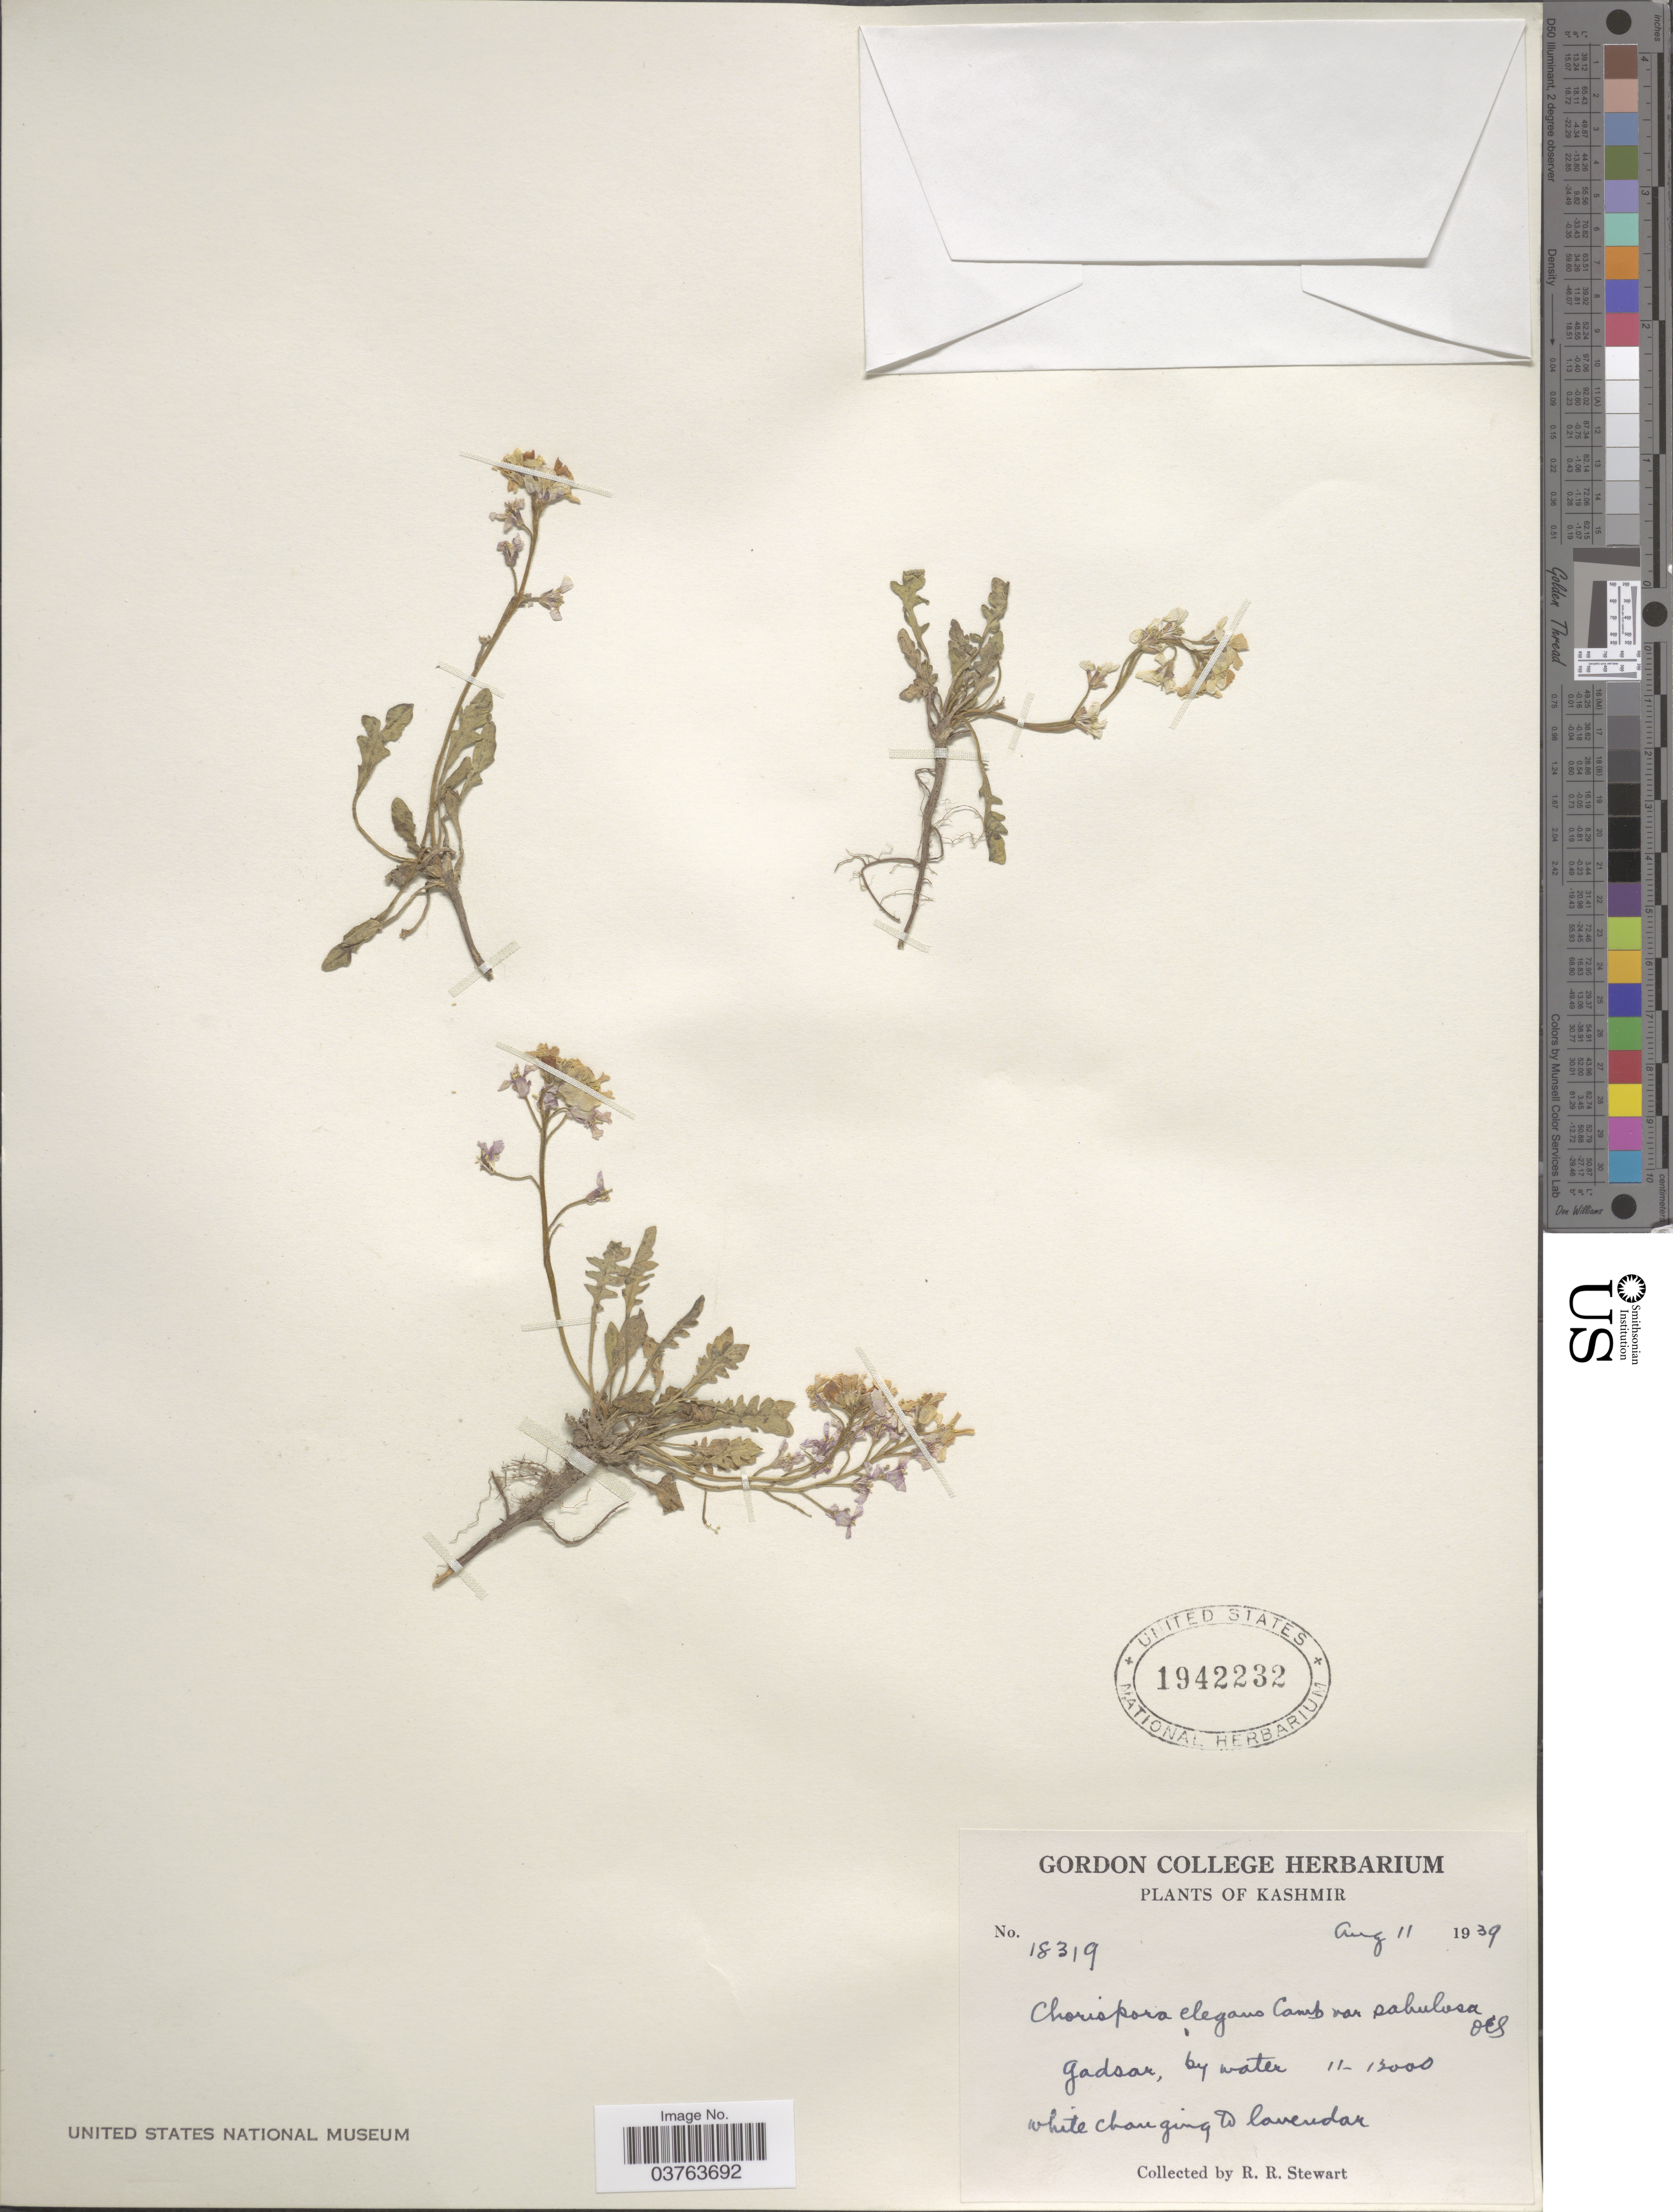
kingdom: Plantae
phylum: Tracheophyta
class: Magnoliopsida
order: Brassicales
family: Brassicaceae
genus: Chorispora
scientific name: Chorispora elegans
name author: Cambess.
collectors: R. Stewart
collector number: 18319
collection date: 1939-08-11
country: India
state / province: Jammu and Kashmir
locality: Kashmir. Gadsar.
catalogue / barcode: US 1942232